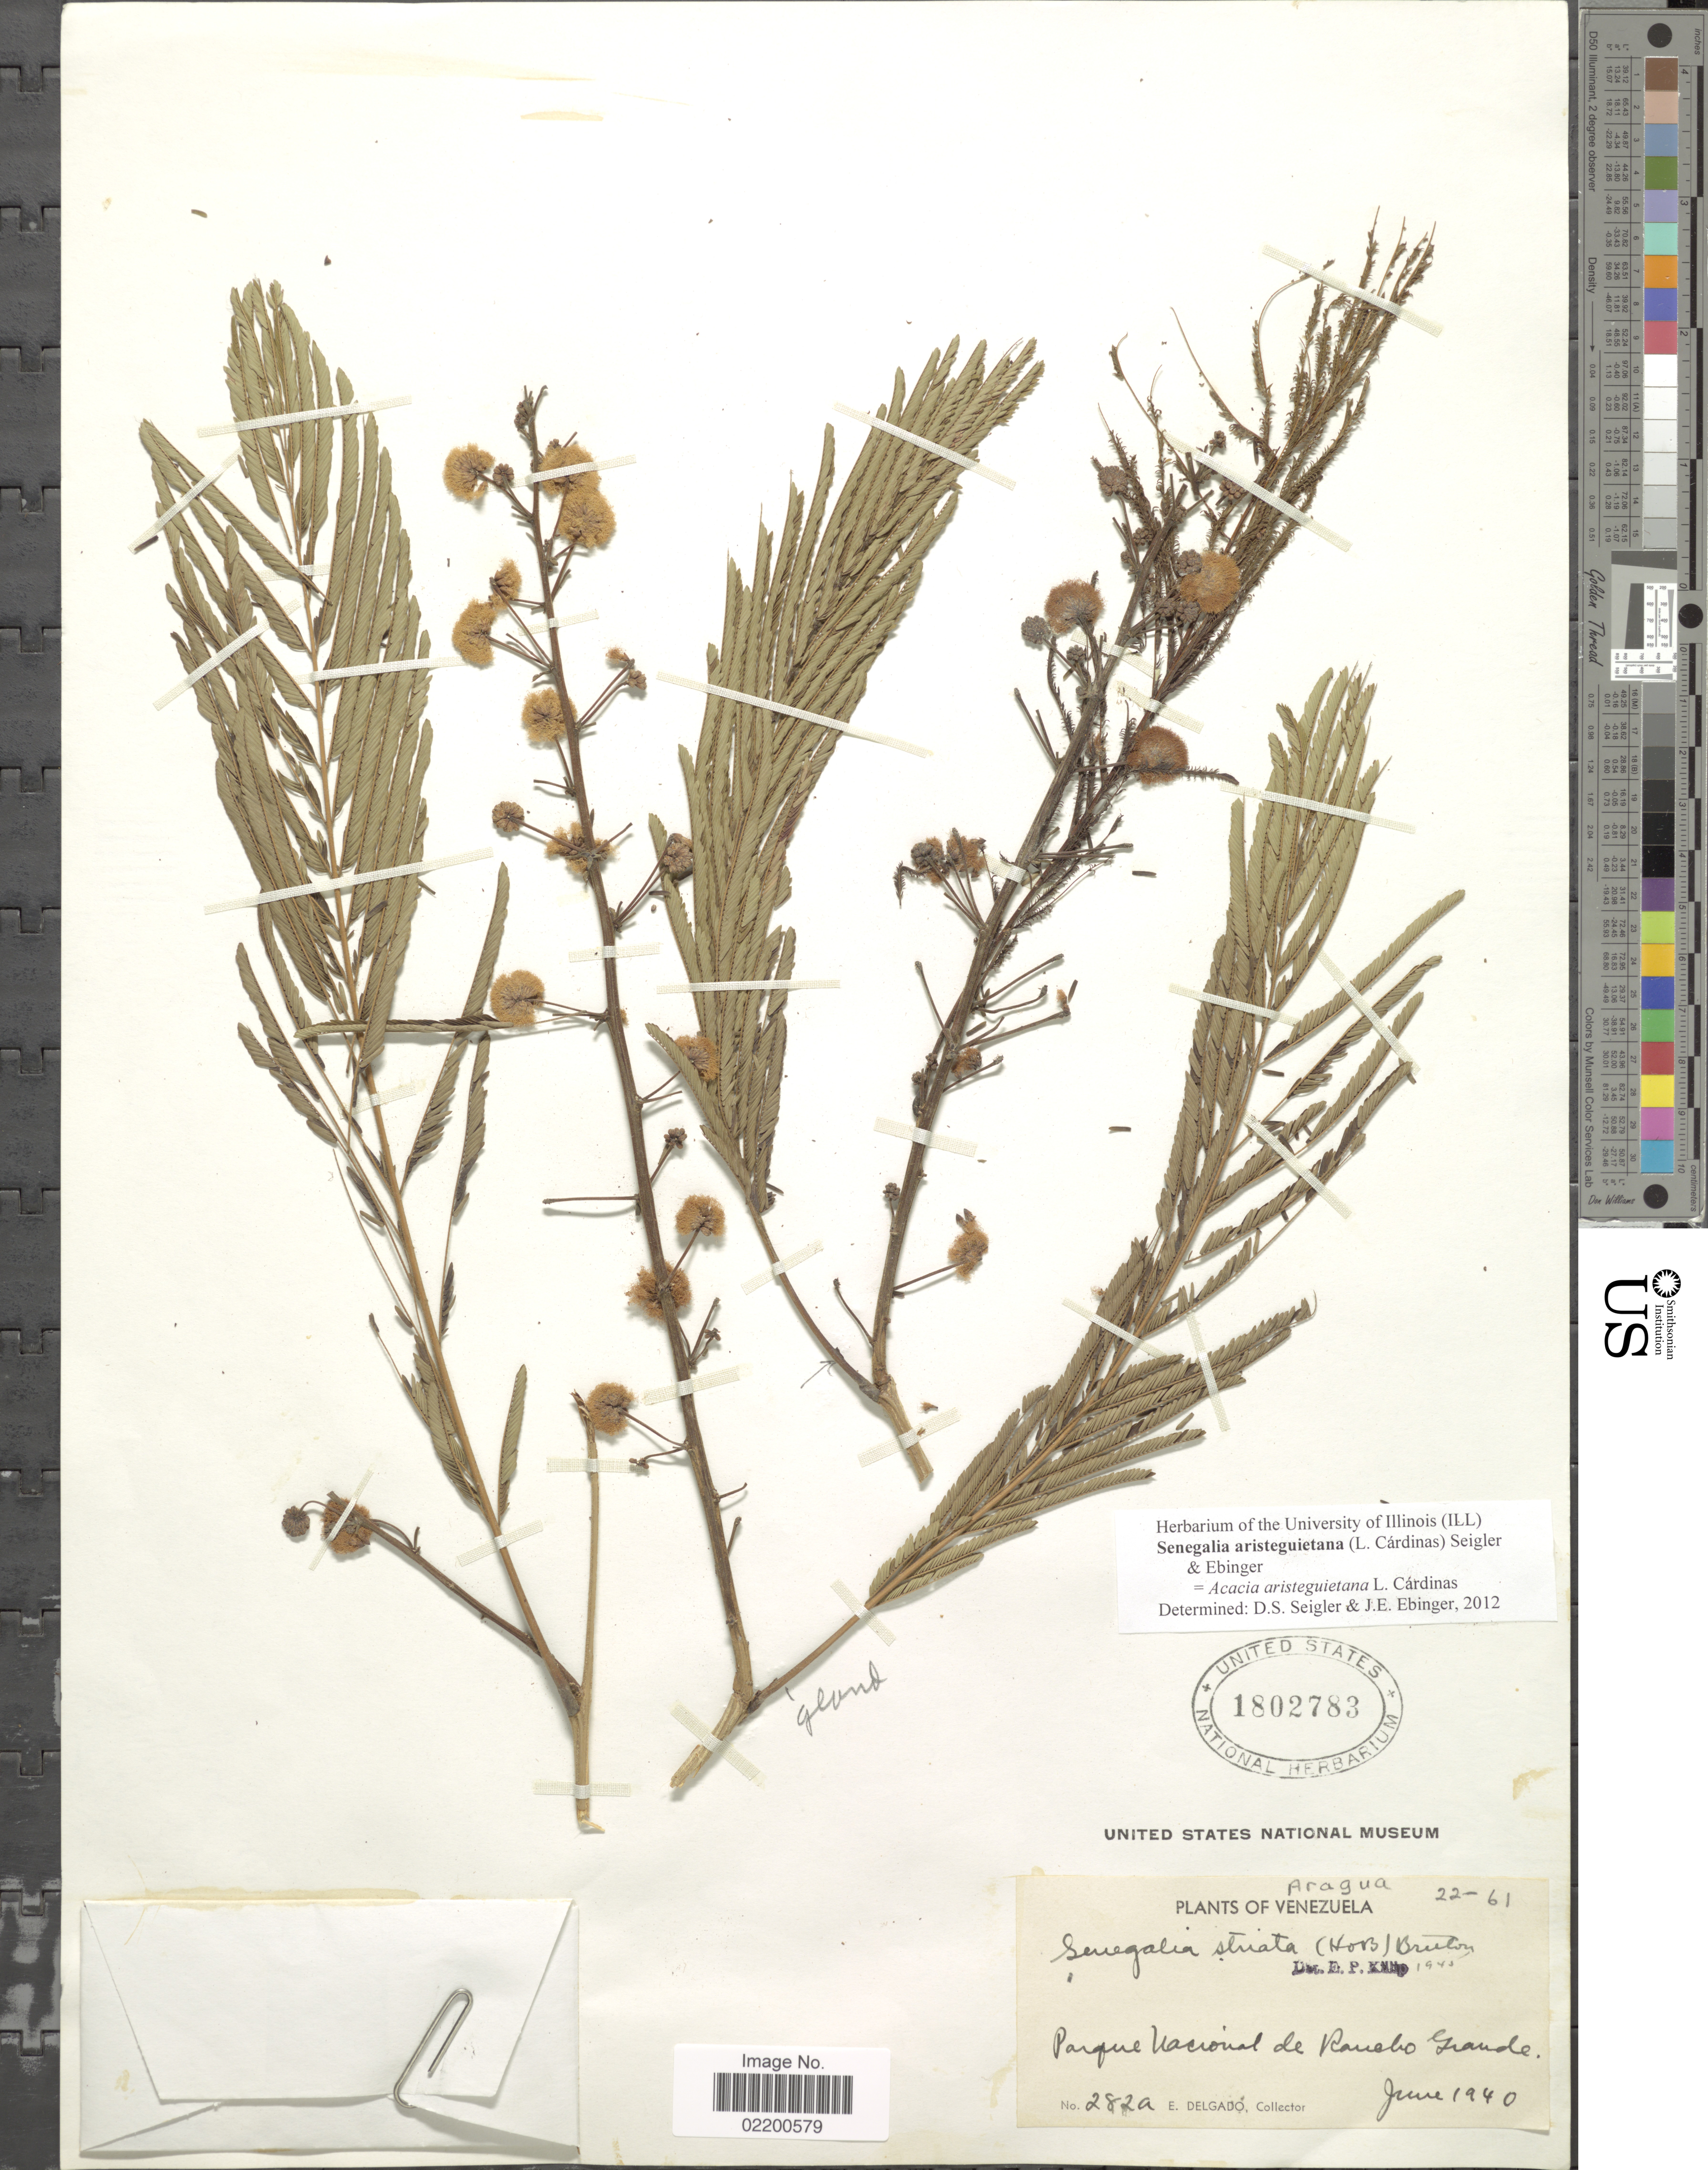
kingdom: Plantae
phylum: Tracheophyta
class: Magnoliopsida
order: Fabales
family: Fabaceae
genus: Senegalia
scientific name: Senegalia aristeguietana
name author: (L. Cárdenas) Seigler & Ebinger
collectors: E. Delgado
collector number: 282a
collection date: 1940-06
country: Venezuela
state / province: Aragua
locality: Parque Nacional de Rancho Grande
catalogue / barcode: US 1802783